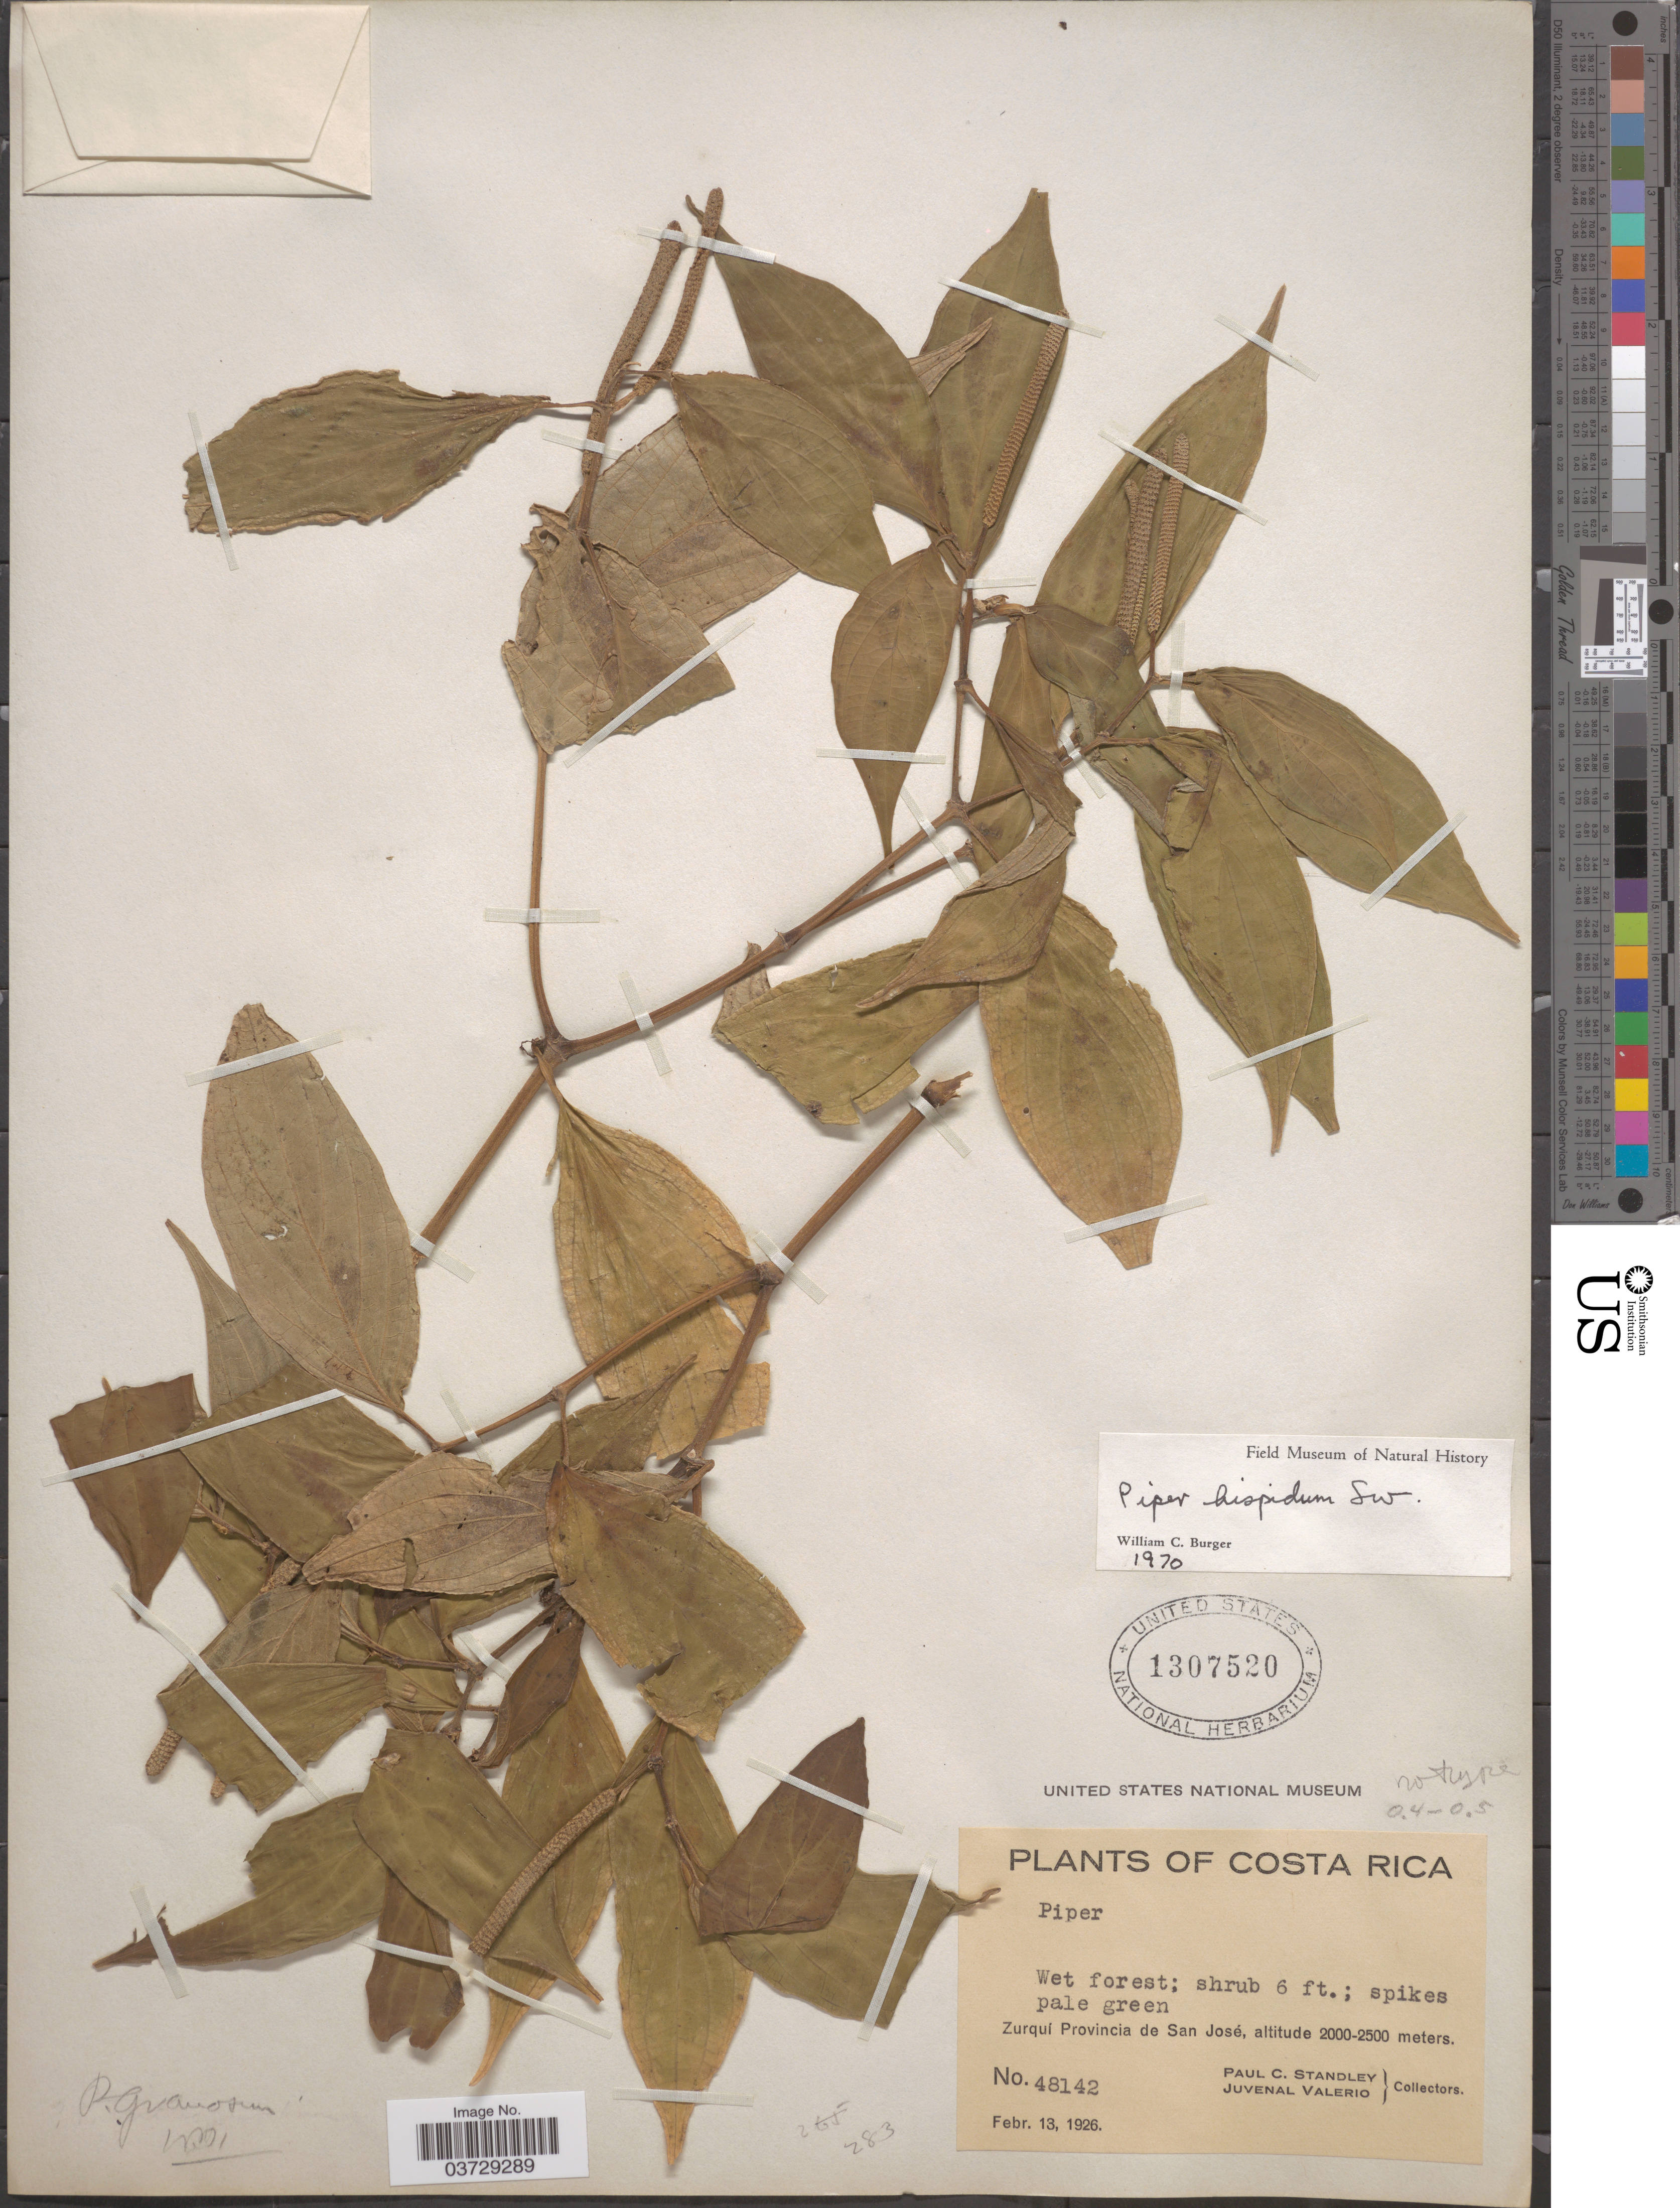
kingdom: Plantae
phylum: Tracheophyta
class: Magnoliopsida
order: Piperales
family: Piperaceae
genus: Piper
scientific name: Piper hispidum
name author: Sw.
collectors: P. C. Standley & J. Valerio R.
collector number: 48142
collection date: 1926-02-13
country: Costa Rica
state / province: San José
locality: Zurquí.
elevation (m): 2000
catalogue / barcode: US 1307520